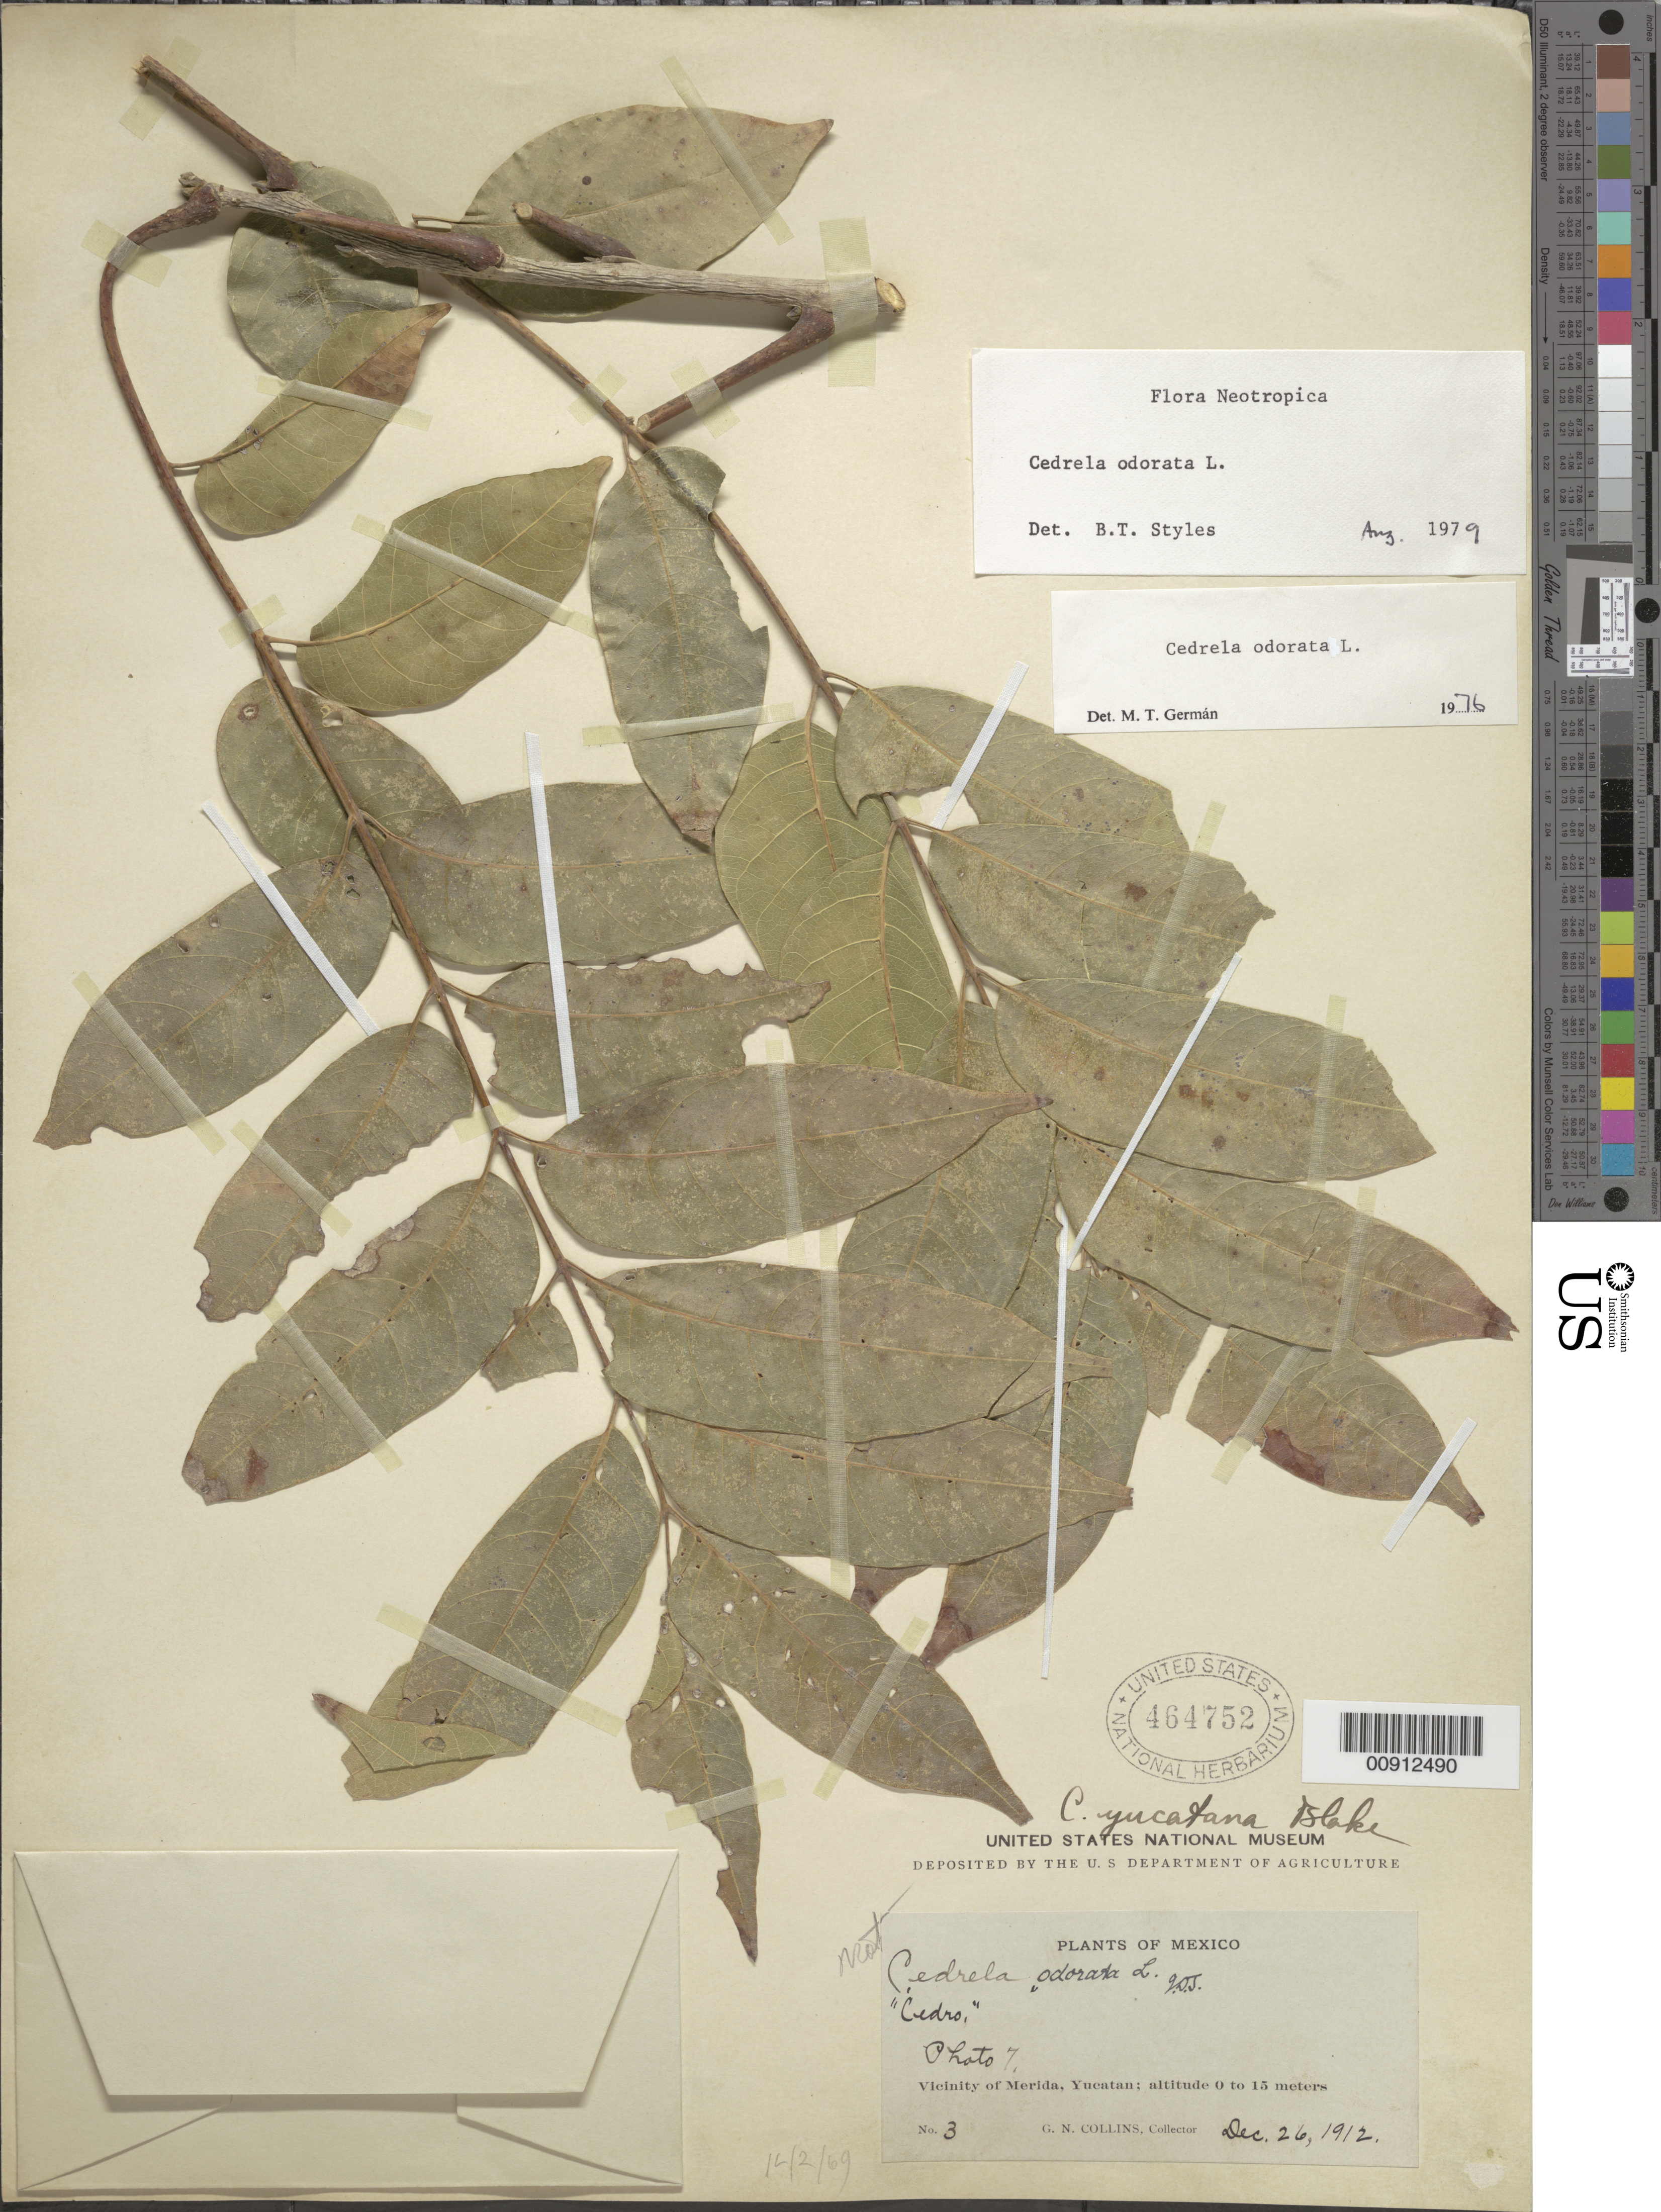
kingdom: Plantae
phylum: Tracheophyta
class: Magnoliopsida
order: Sapindales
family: Meliaceae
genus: Cedrela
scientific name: Cedrela odorata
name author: L.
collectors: G. N. Collins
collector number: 3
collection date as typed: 26 Dec 1912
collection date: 1912-12-26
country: Mexico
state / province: Yucatán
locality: Vicinity of Merida, Yucatán.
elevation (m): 15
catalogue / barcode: US 464752